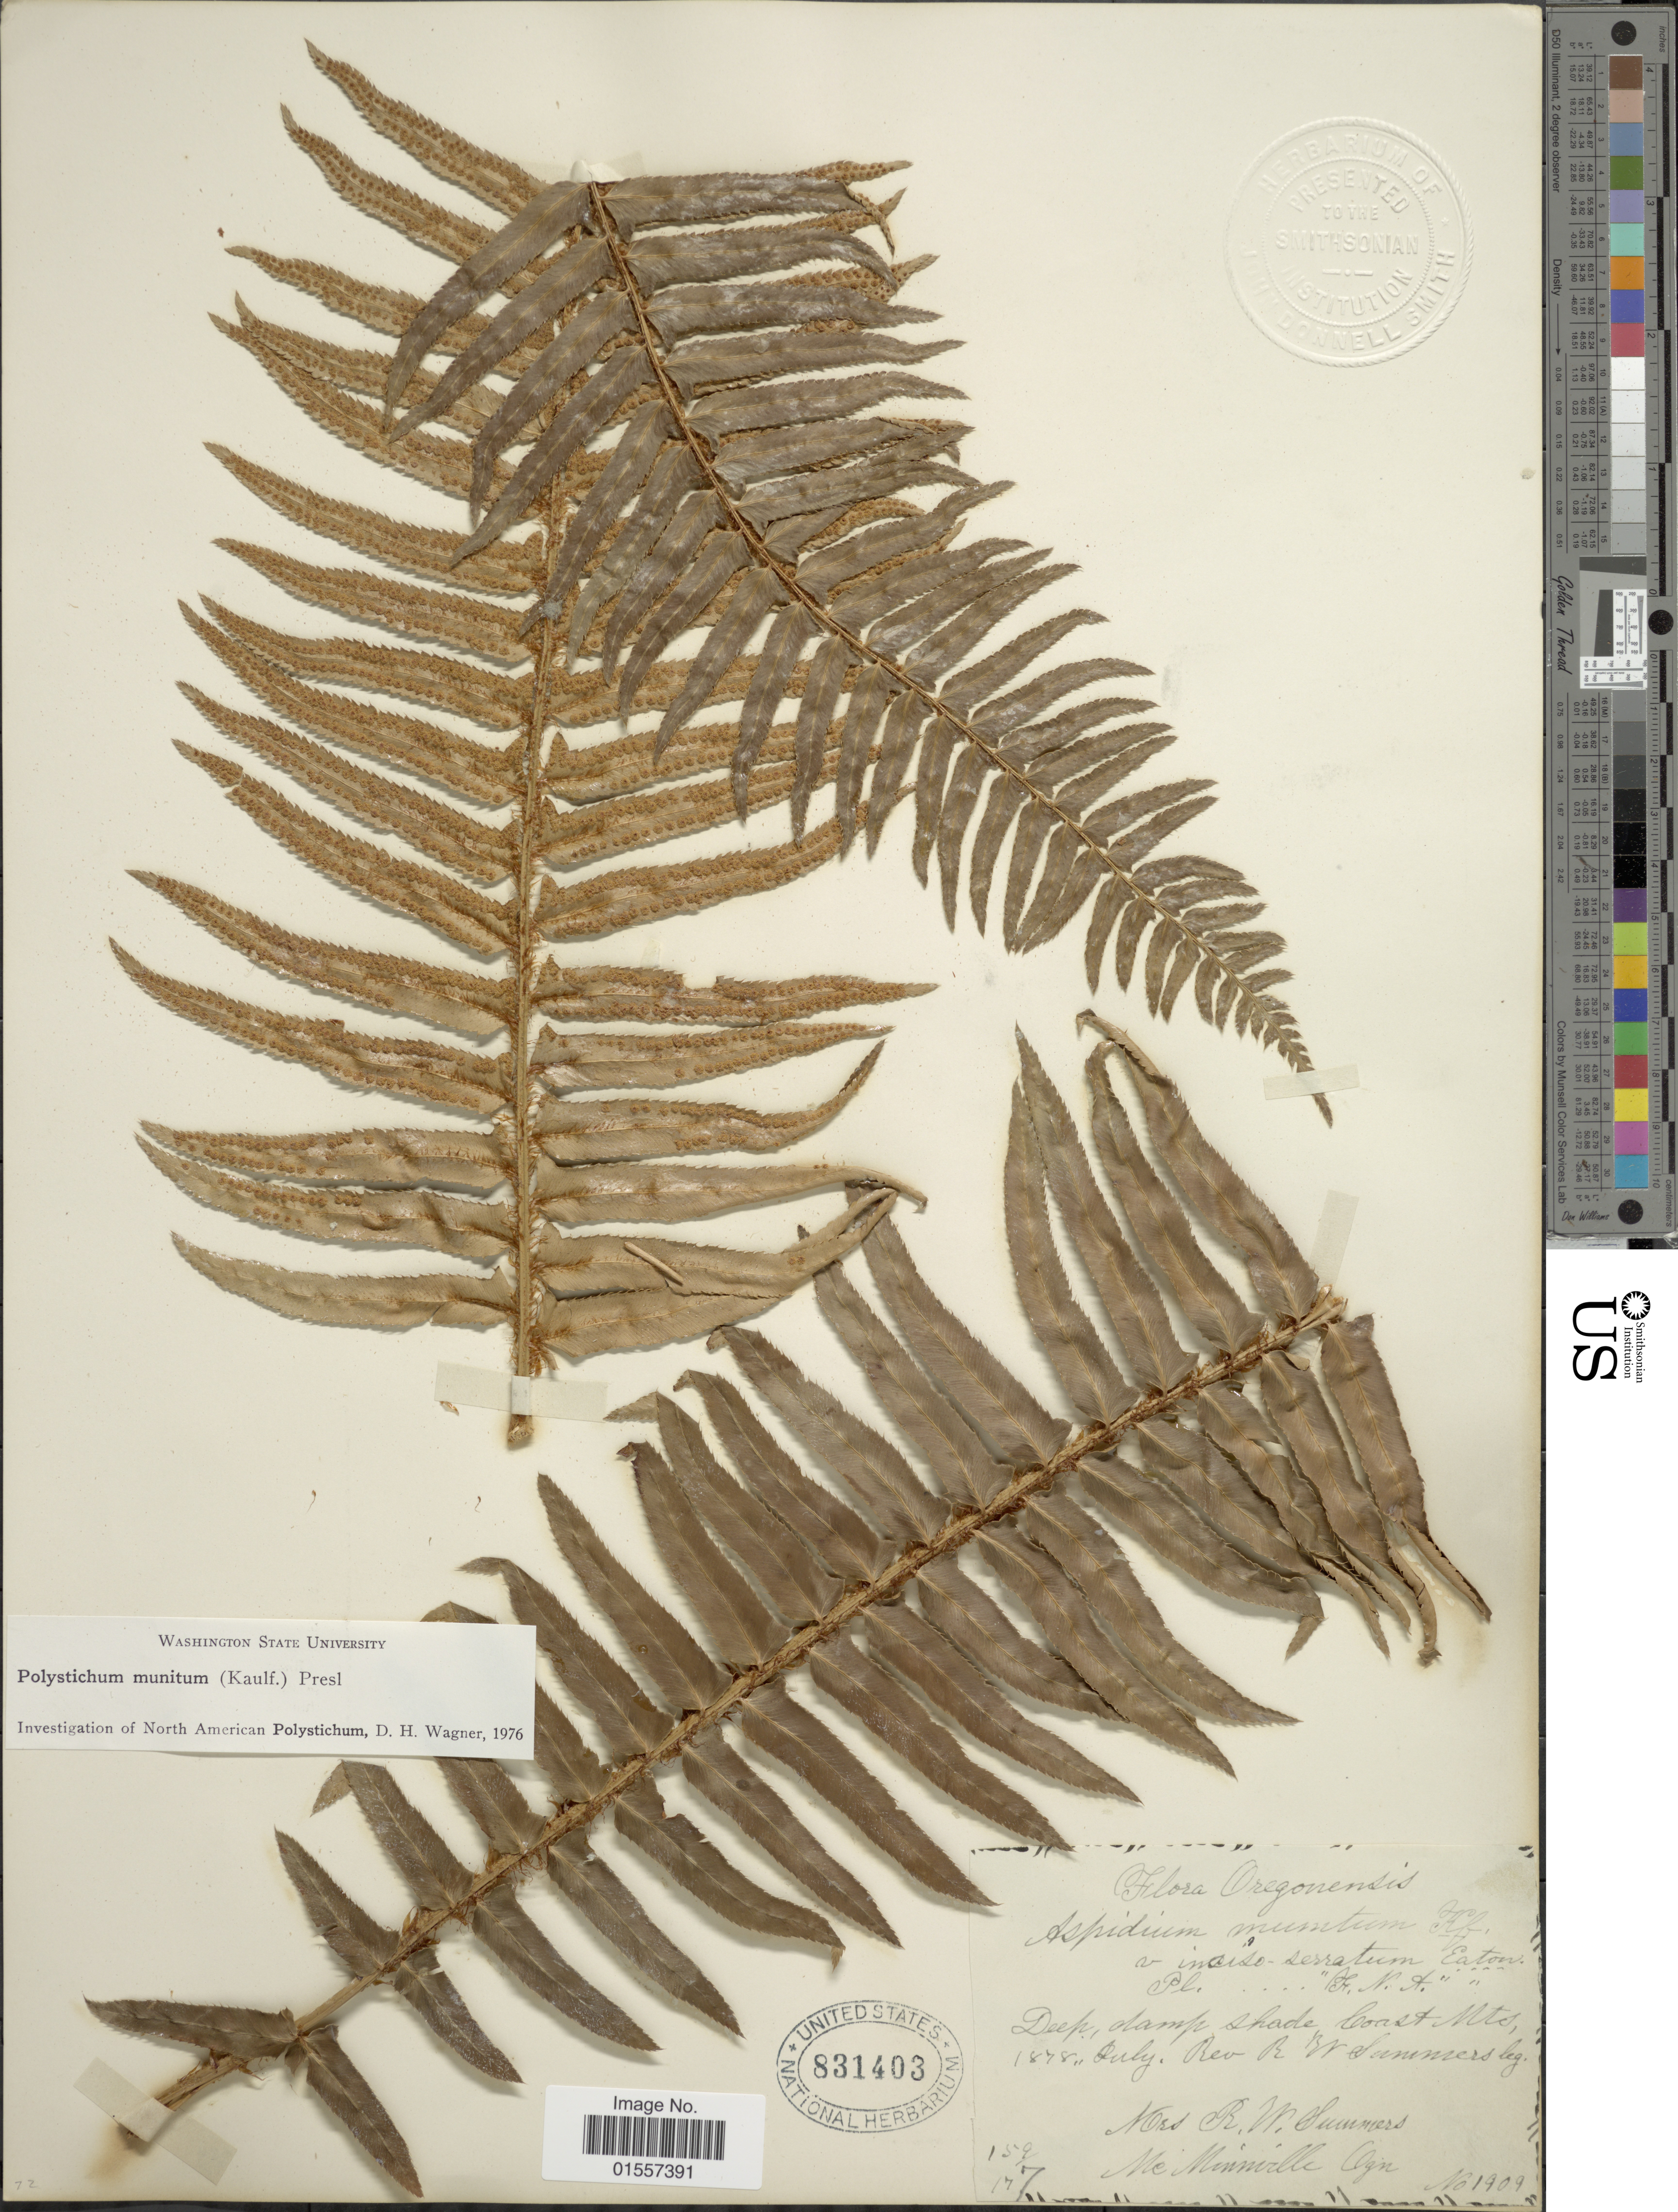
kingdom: Plantae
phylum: Tracheophyta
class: Polypodiopsida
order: Polypodiales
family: Dryopteridaceae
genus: Polystichum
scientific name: Polystichum munitum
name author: (Kaulf.) C. Presl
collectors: R. Summers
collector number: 1909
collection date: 1878-07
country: United States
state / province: Oregon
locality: Coast Mts, McMinnville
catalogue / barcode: US 831403